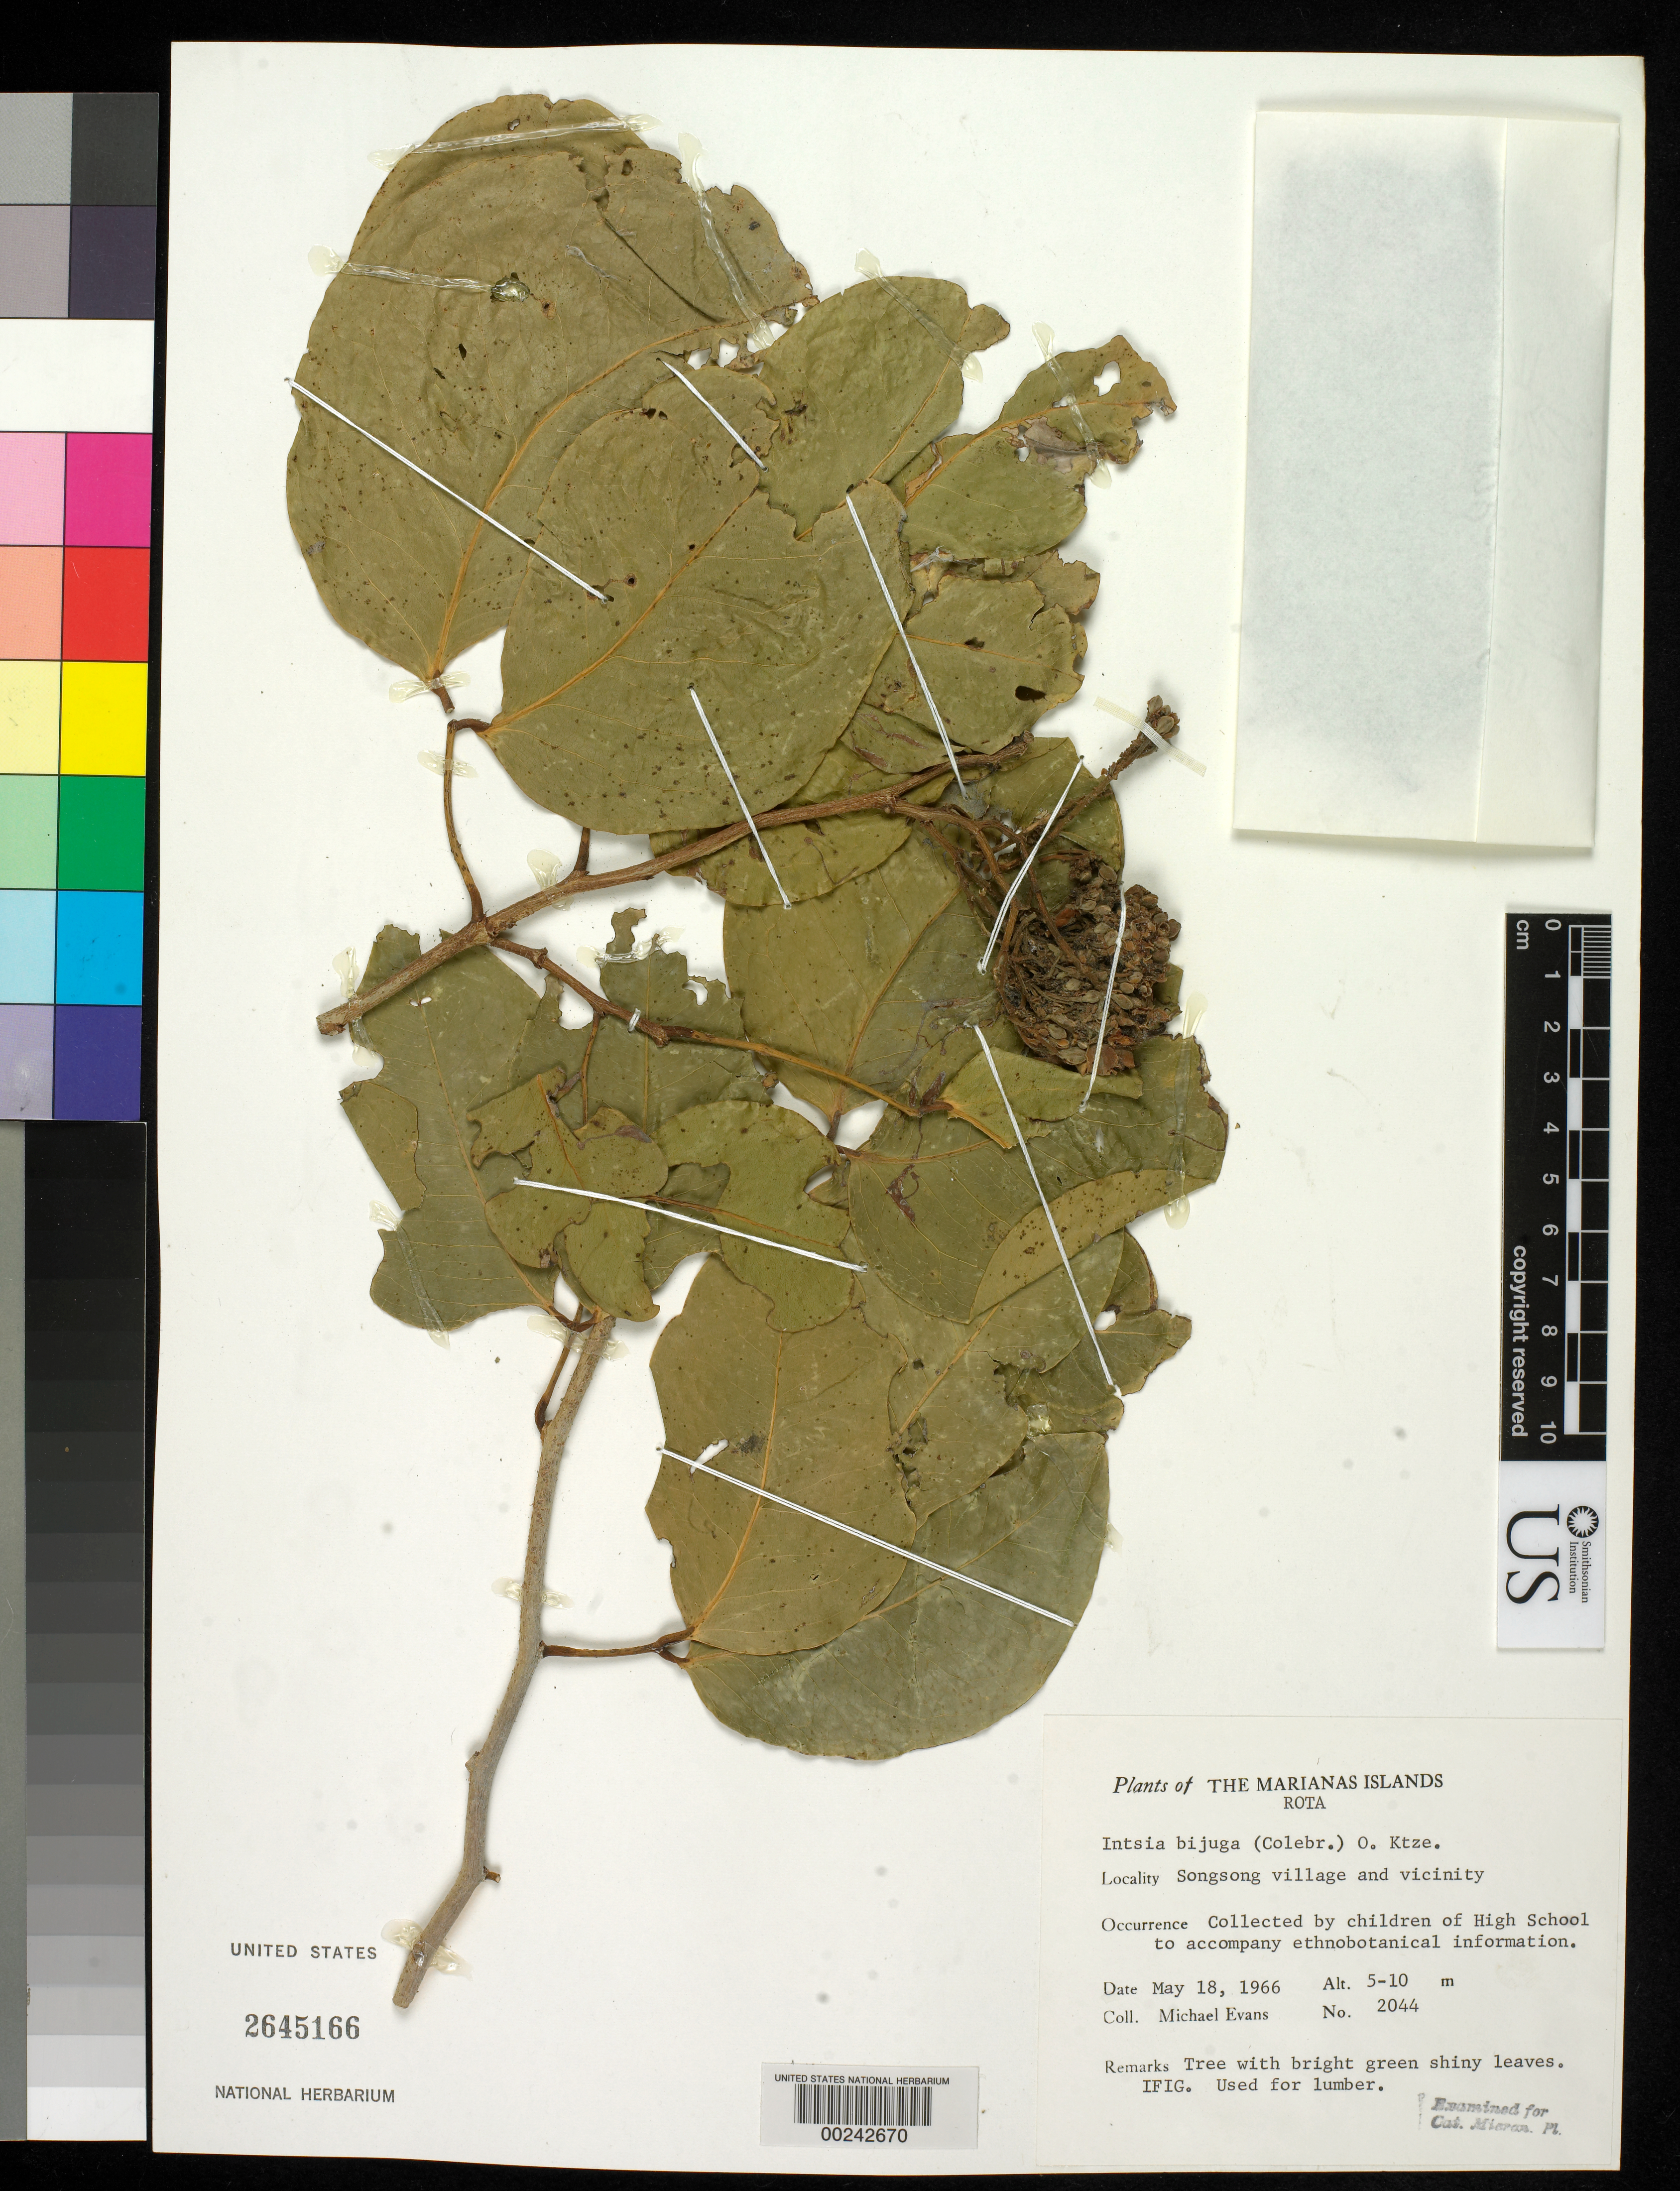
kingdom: Plantae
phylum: Tracheophyta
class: Magnoliopsida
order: Fabales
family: Fabaceae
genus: Intsia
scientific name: Intsia bijuga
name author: (Colebr.) Kuntze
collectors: M. Evans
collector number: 2044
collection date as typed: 18 May 1966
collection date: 1966-05-18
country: Northern Mariana Islands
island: Rota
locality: Songsong village and vicinity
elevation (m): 5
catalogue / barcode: US 2645166